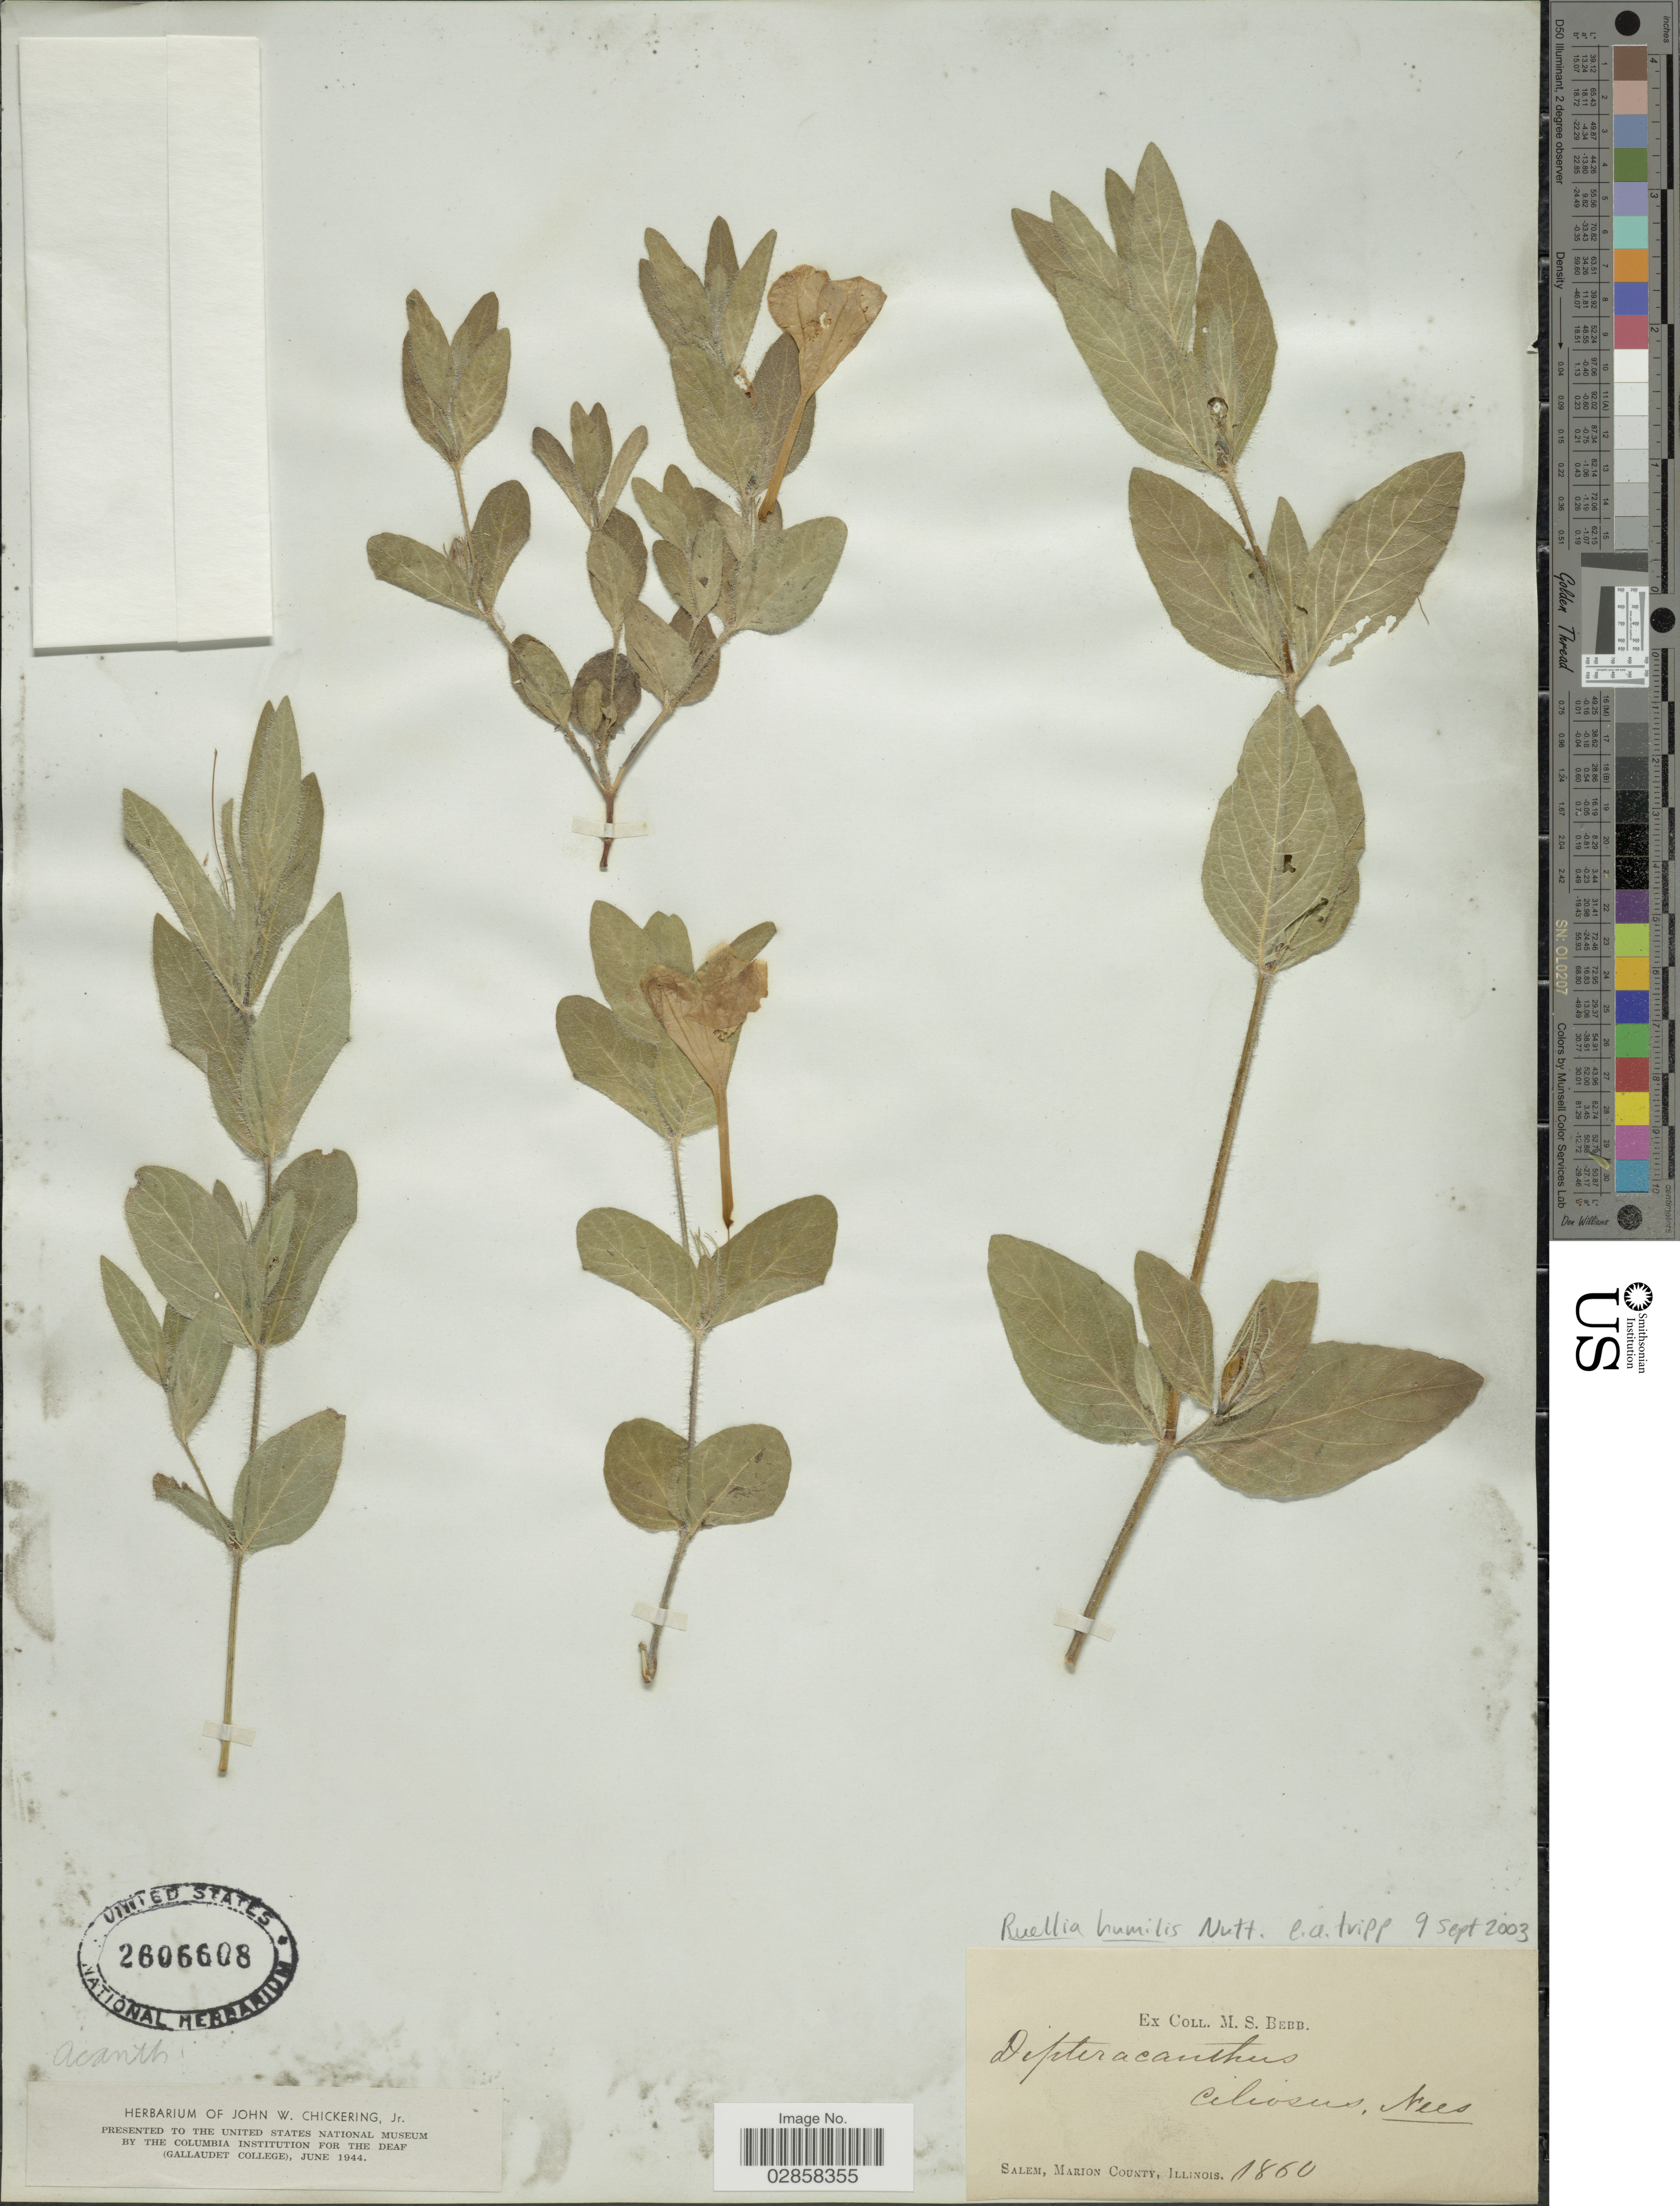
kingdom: Plantae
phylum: Tracheophyta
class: Magnoliopsida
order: Lamiales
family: Acanthaceae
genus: Ruellia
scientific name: Ruellia sp.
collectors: M. Bebb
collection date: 1860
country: United States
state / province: Illinois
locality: Salem, Marion County.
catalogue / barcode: US 2606608